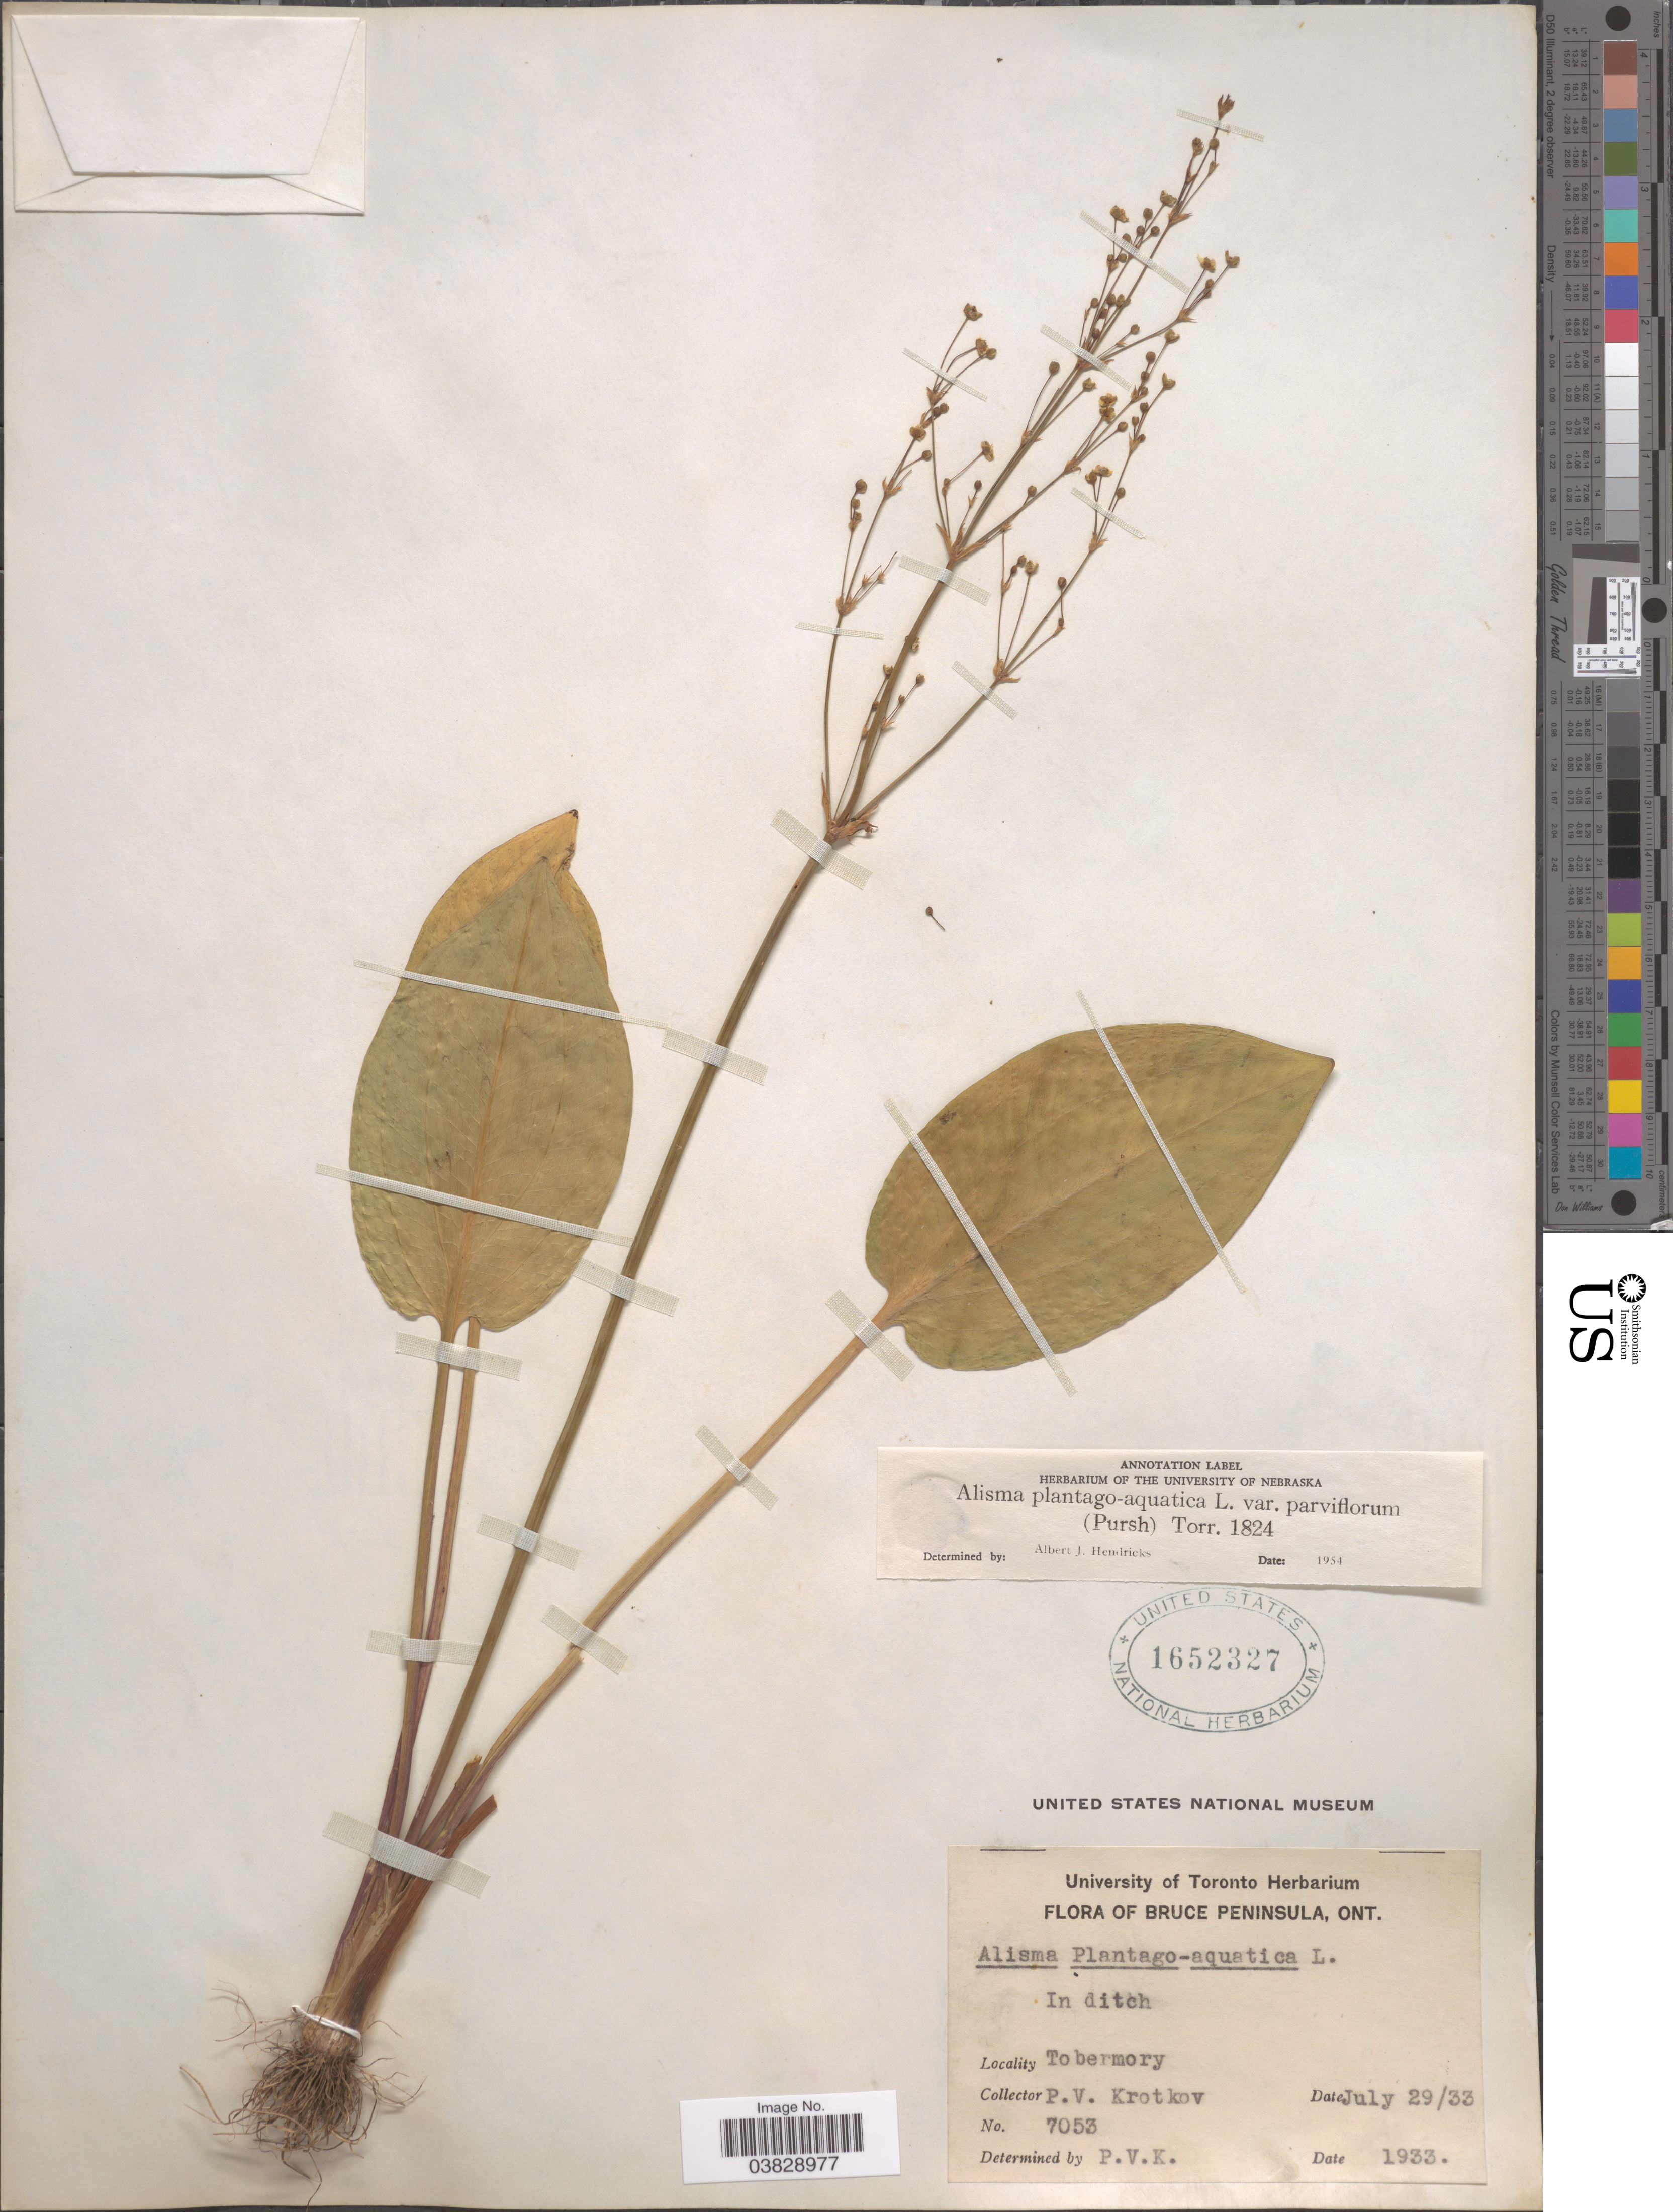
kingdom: Plantae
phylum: Tracheophyta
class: Liliopsida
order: Alismatales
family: Alismataceae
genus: Alisma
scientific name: Alisma plantago-aquatica var. parviflorum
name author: (Pursh) Torr.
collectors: P. V. Krotkov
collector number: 7053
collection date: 1933-07-29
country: Canada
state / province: Ontario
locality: Bruce Peninsula. In Ditch. Tobermory.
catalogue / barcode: US 1652327